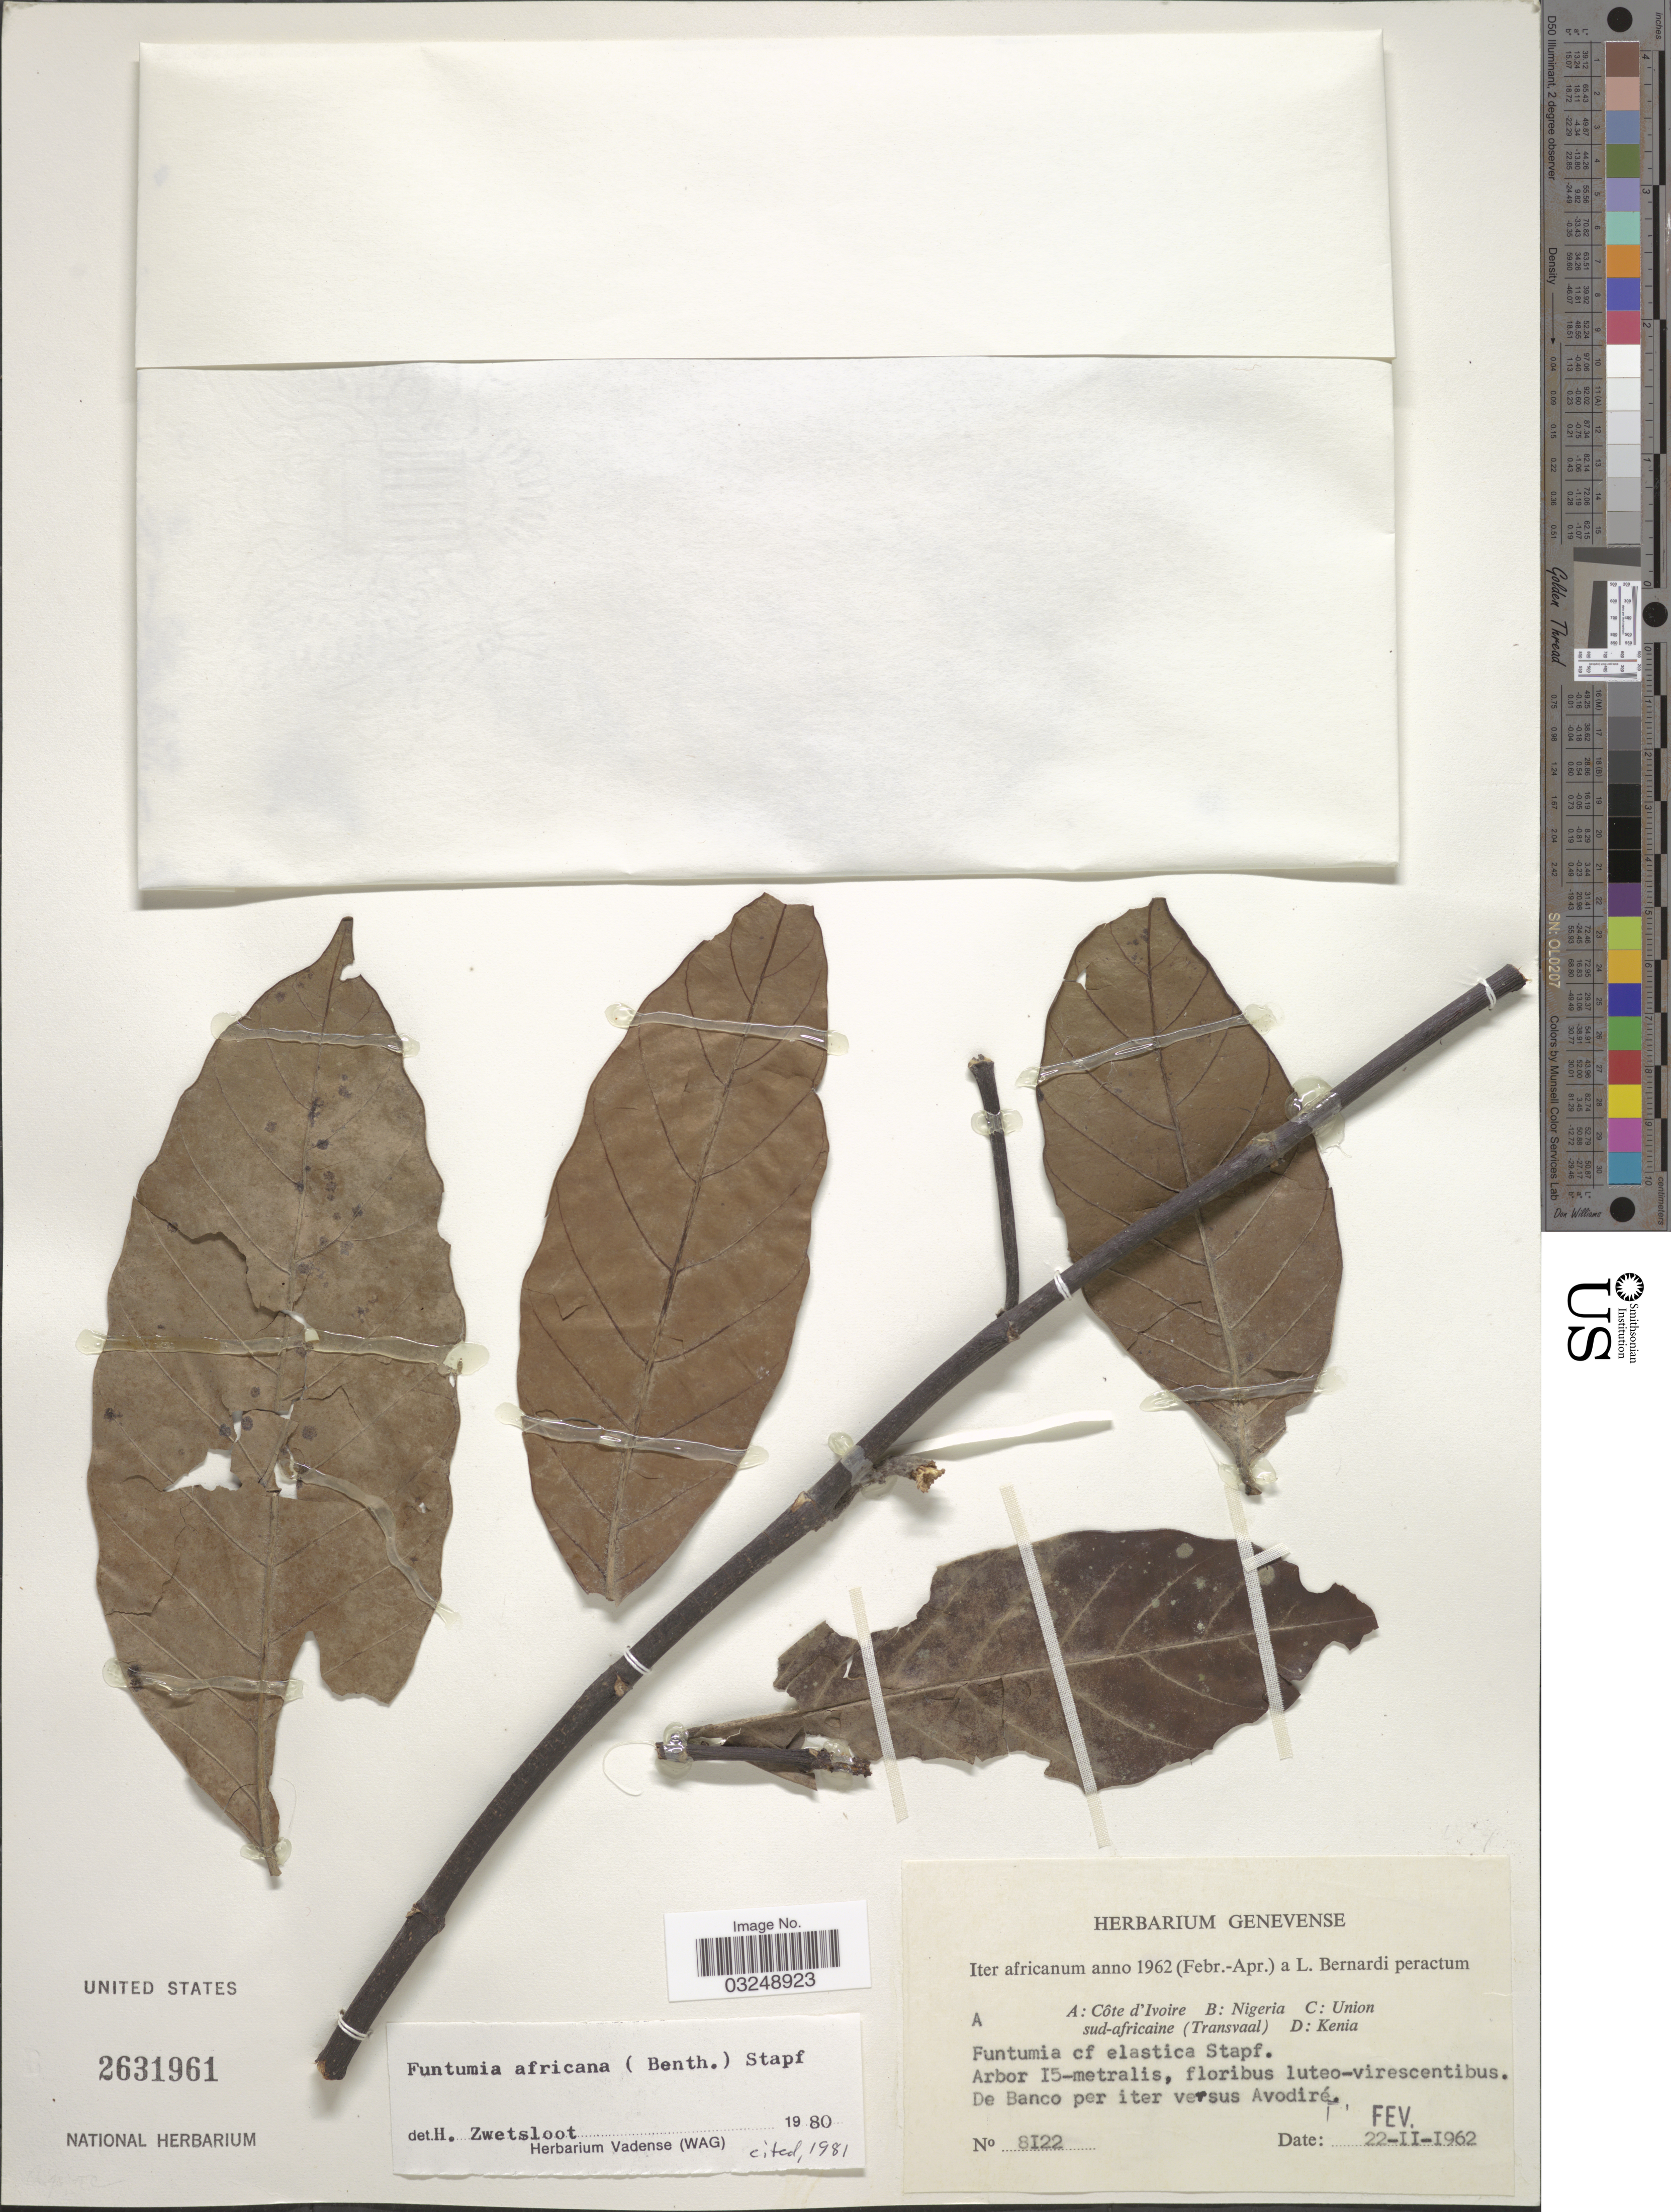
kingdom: Plantae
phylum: Tracheophyta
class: Magnoliopsida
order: Gentianales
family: Apocynaceae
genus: Funtumia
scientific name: Funtumia africana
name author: (Benth.) Stapf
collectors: L. Bernardi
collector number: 8122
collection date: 1962-02-22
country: Ivory Coast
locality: Côte d'Ivoire. De Banco per iter versus Avodiré.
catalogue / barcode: US 2631961